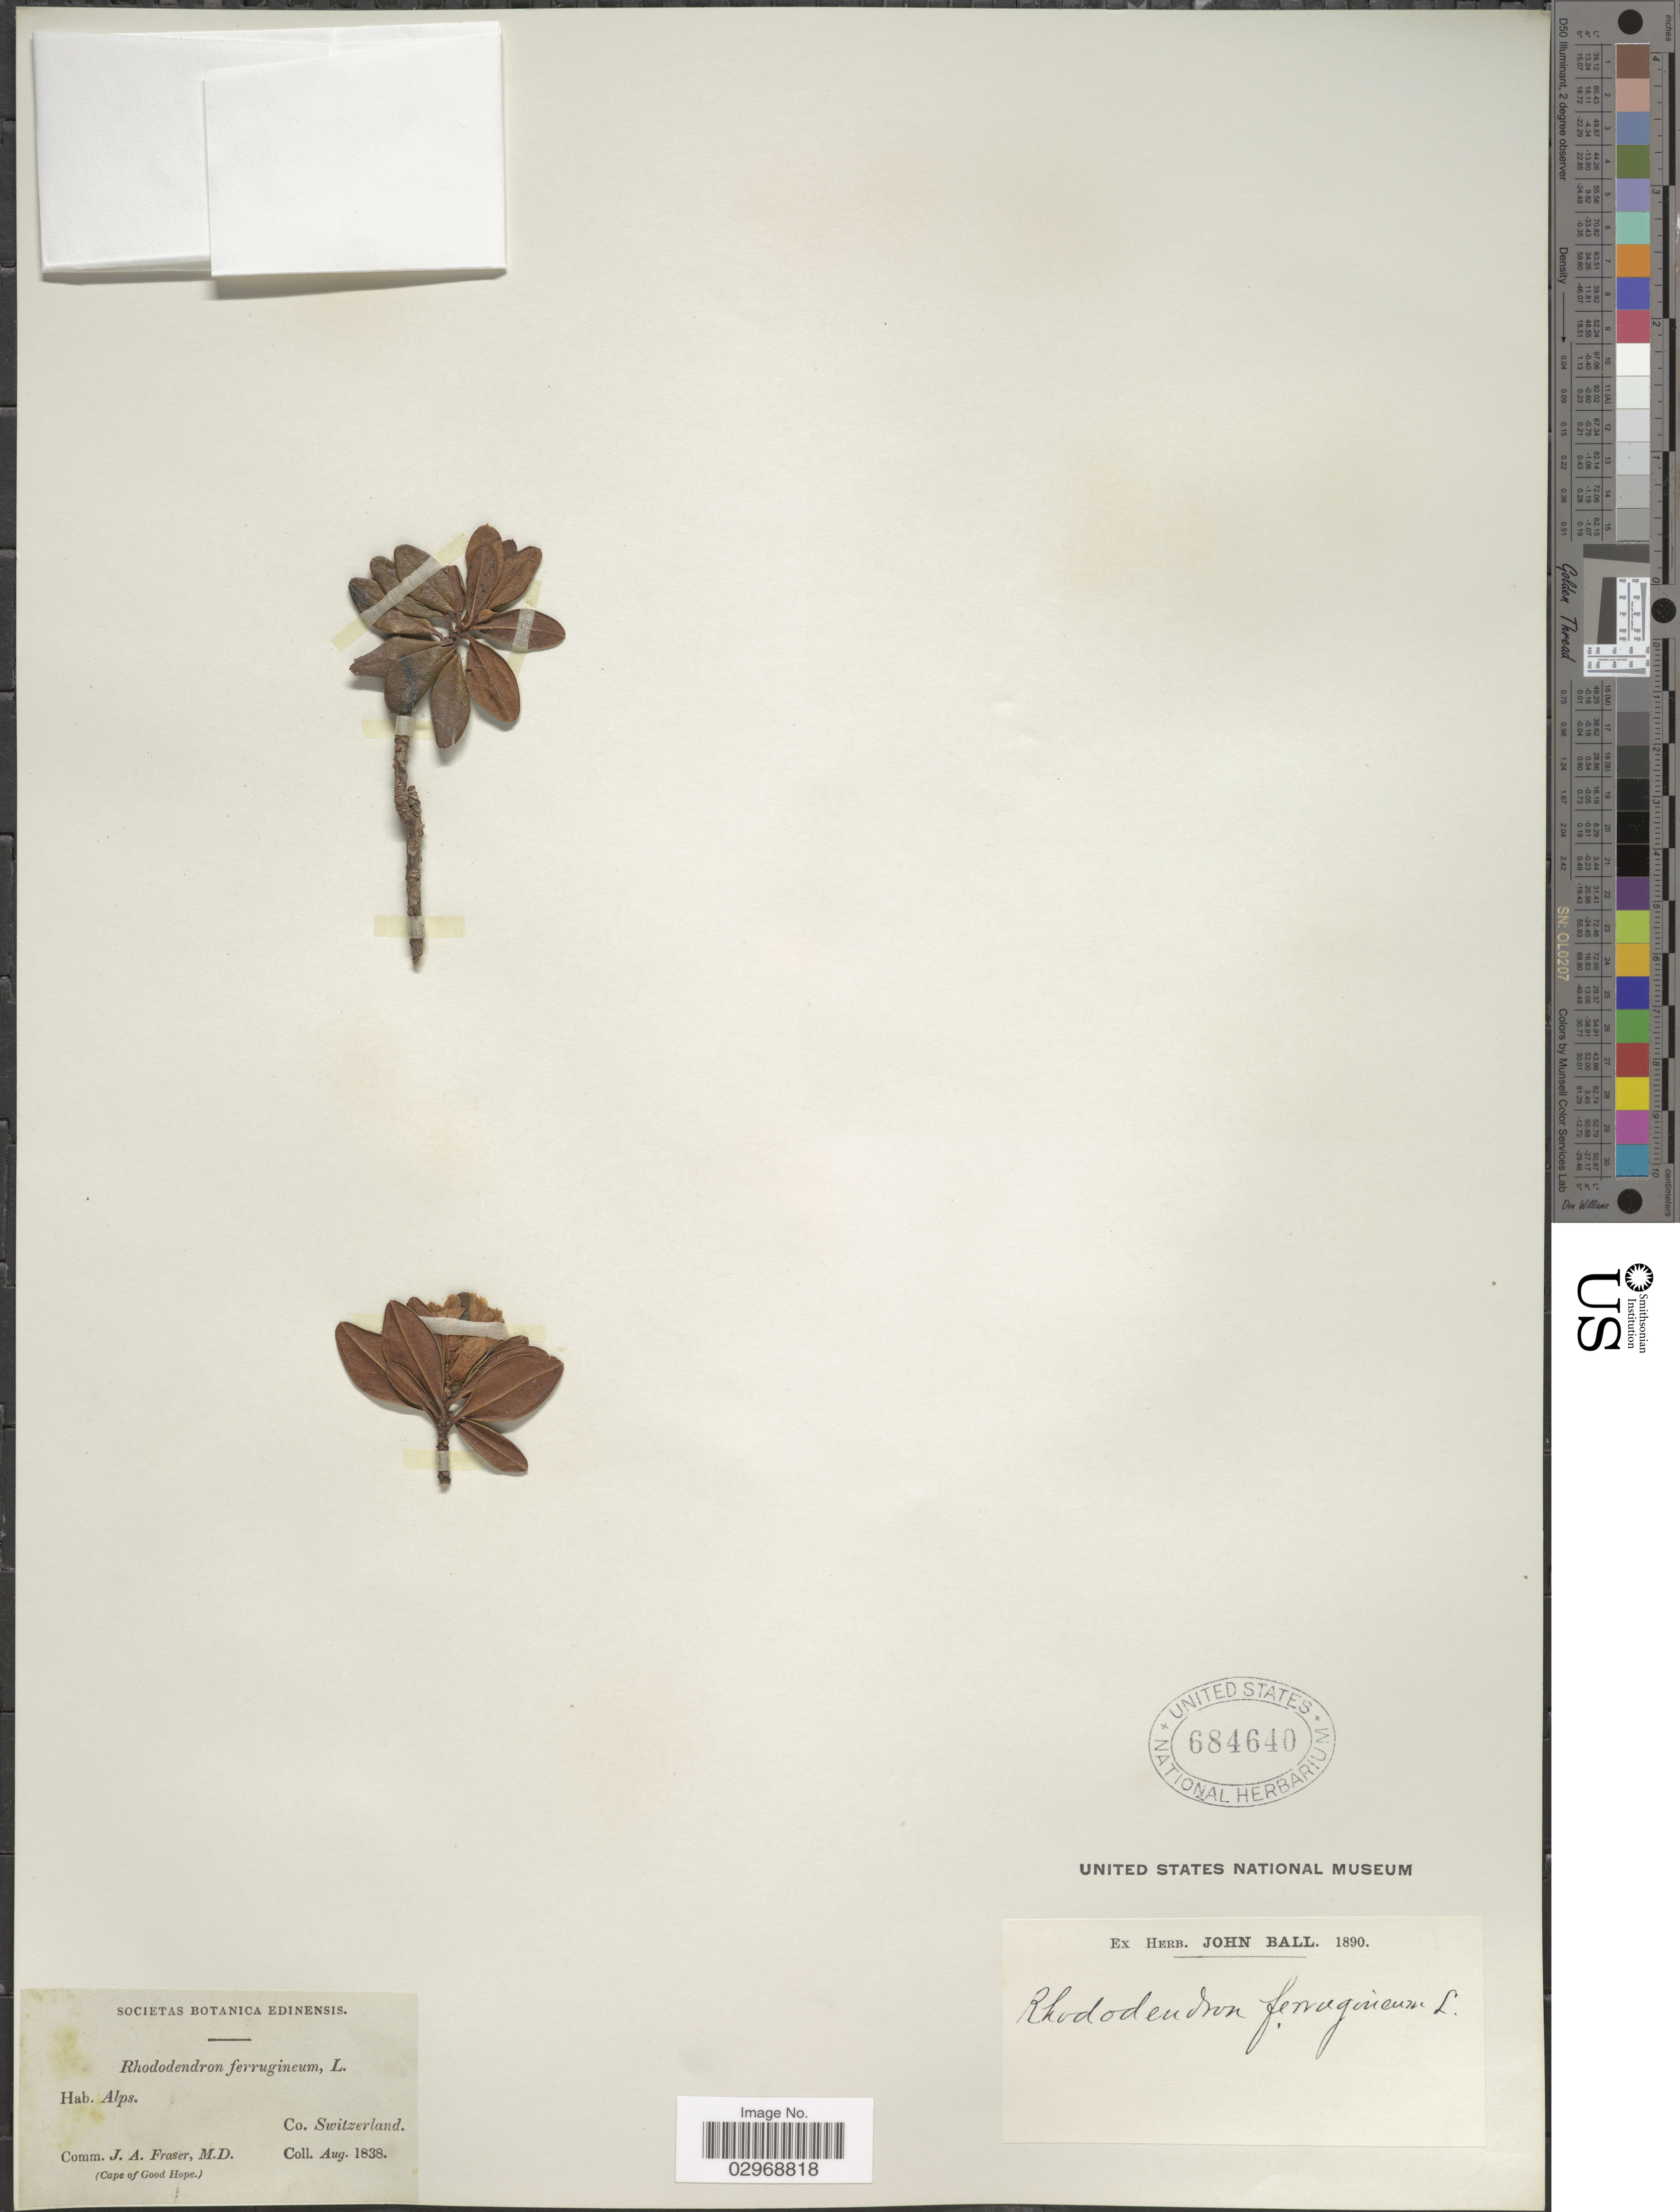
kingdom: Plantae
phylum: Tracheophyta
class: Magnoliopsida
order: Ericales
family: Ericaceae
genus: Rhododendron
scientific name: Rhododendron ferrugineum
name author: L.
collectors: ex herb. John Ball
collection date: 1890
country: Switzerland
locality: Co. Switzerland.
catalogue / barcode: US 684640